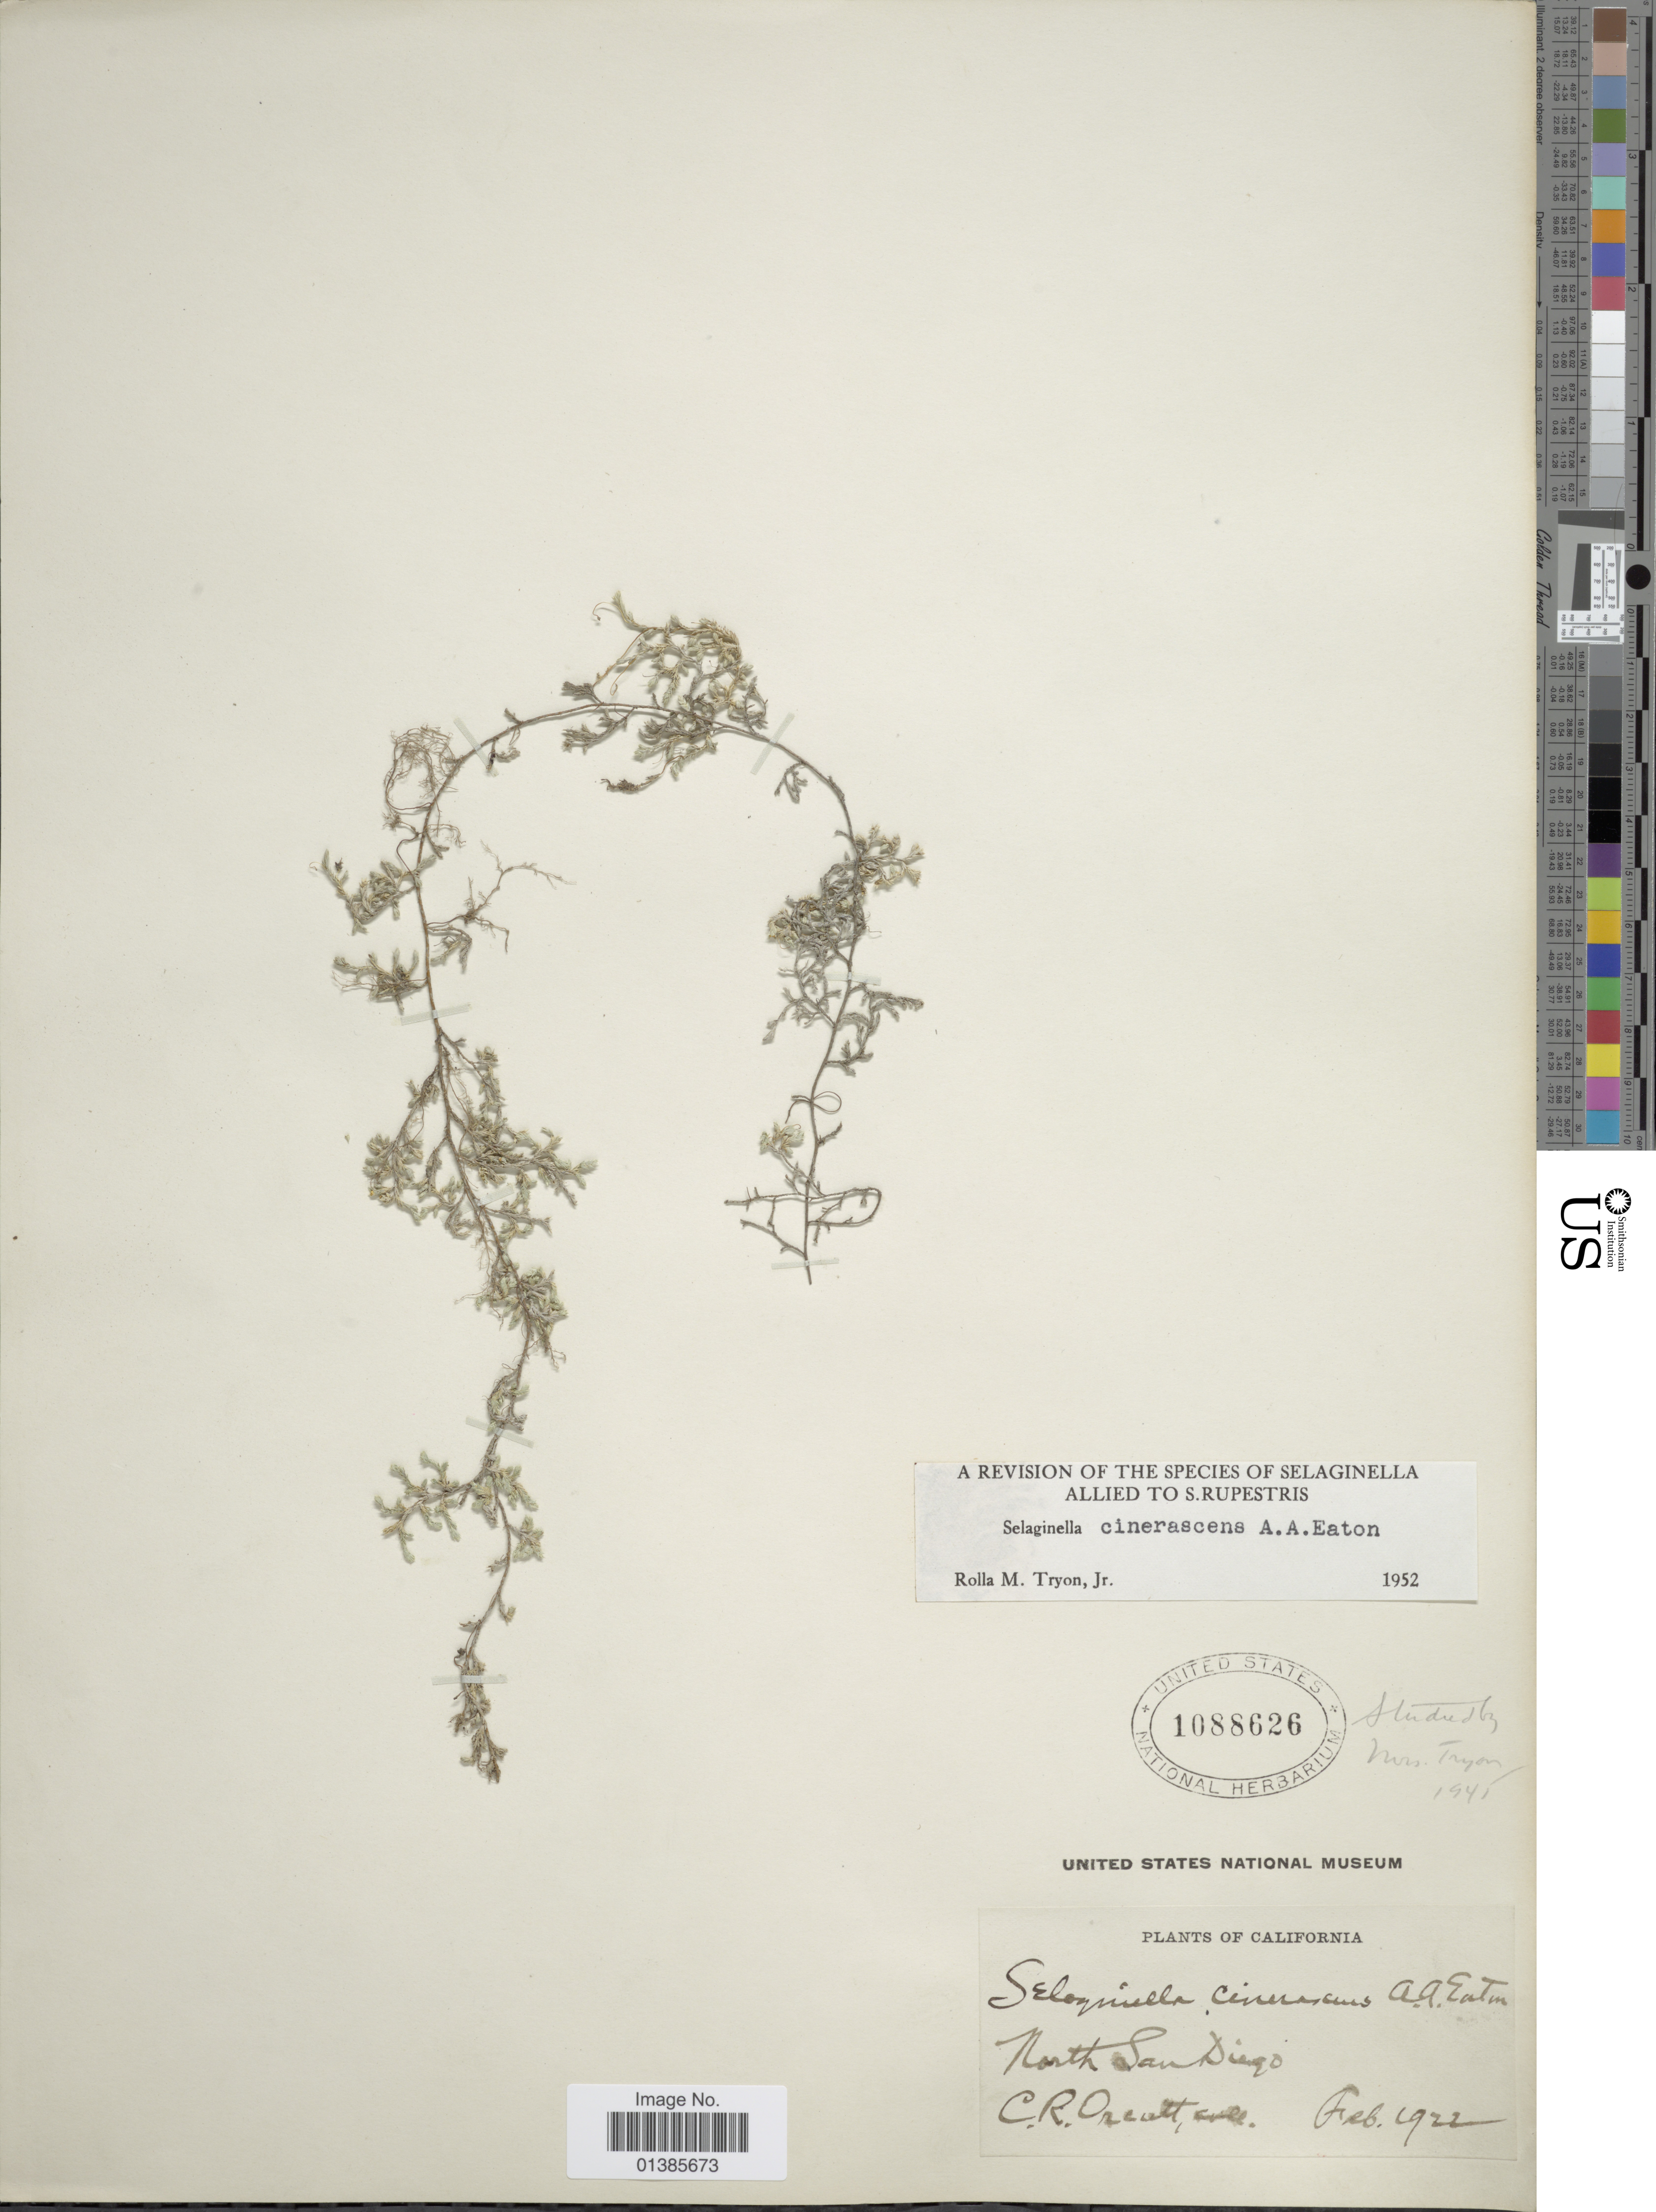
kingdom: Plantae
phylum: Tracheophyta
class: Lycopodiopsida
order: Selaginellales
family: Selaginellaceae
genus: Selaginella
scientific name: Selaginella cinerascens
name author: A.A. Eaton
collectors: C. R. Orcutt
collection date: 1922-02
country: United States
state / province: California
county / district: San Diego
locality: North San Diego.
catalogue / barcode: US 1088626